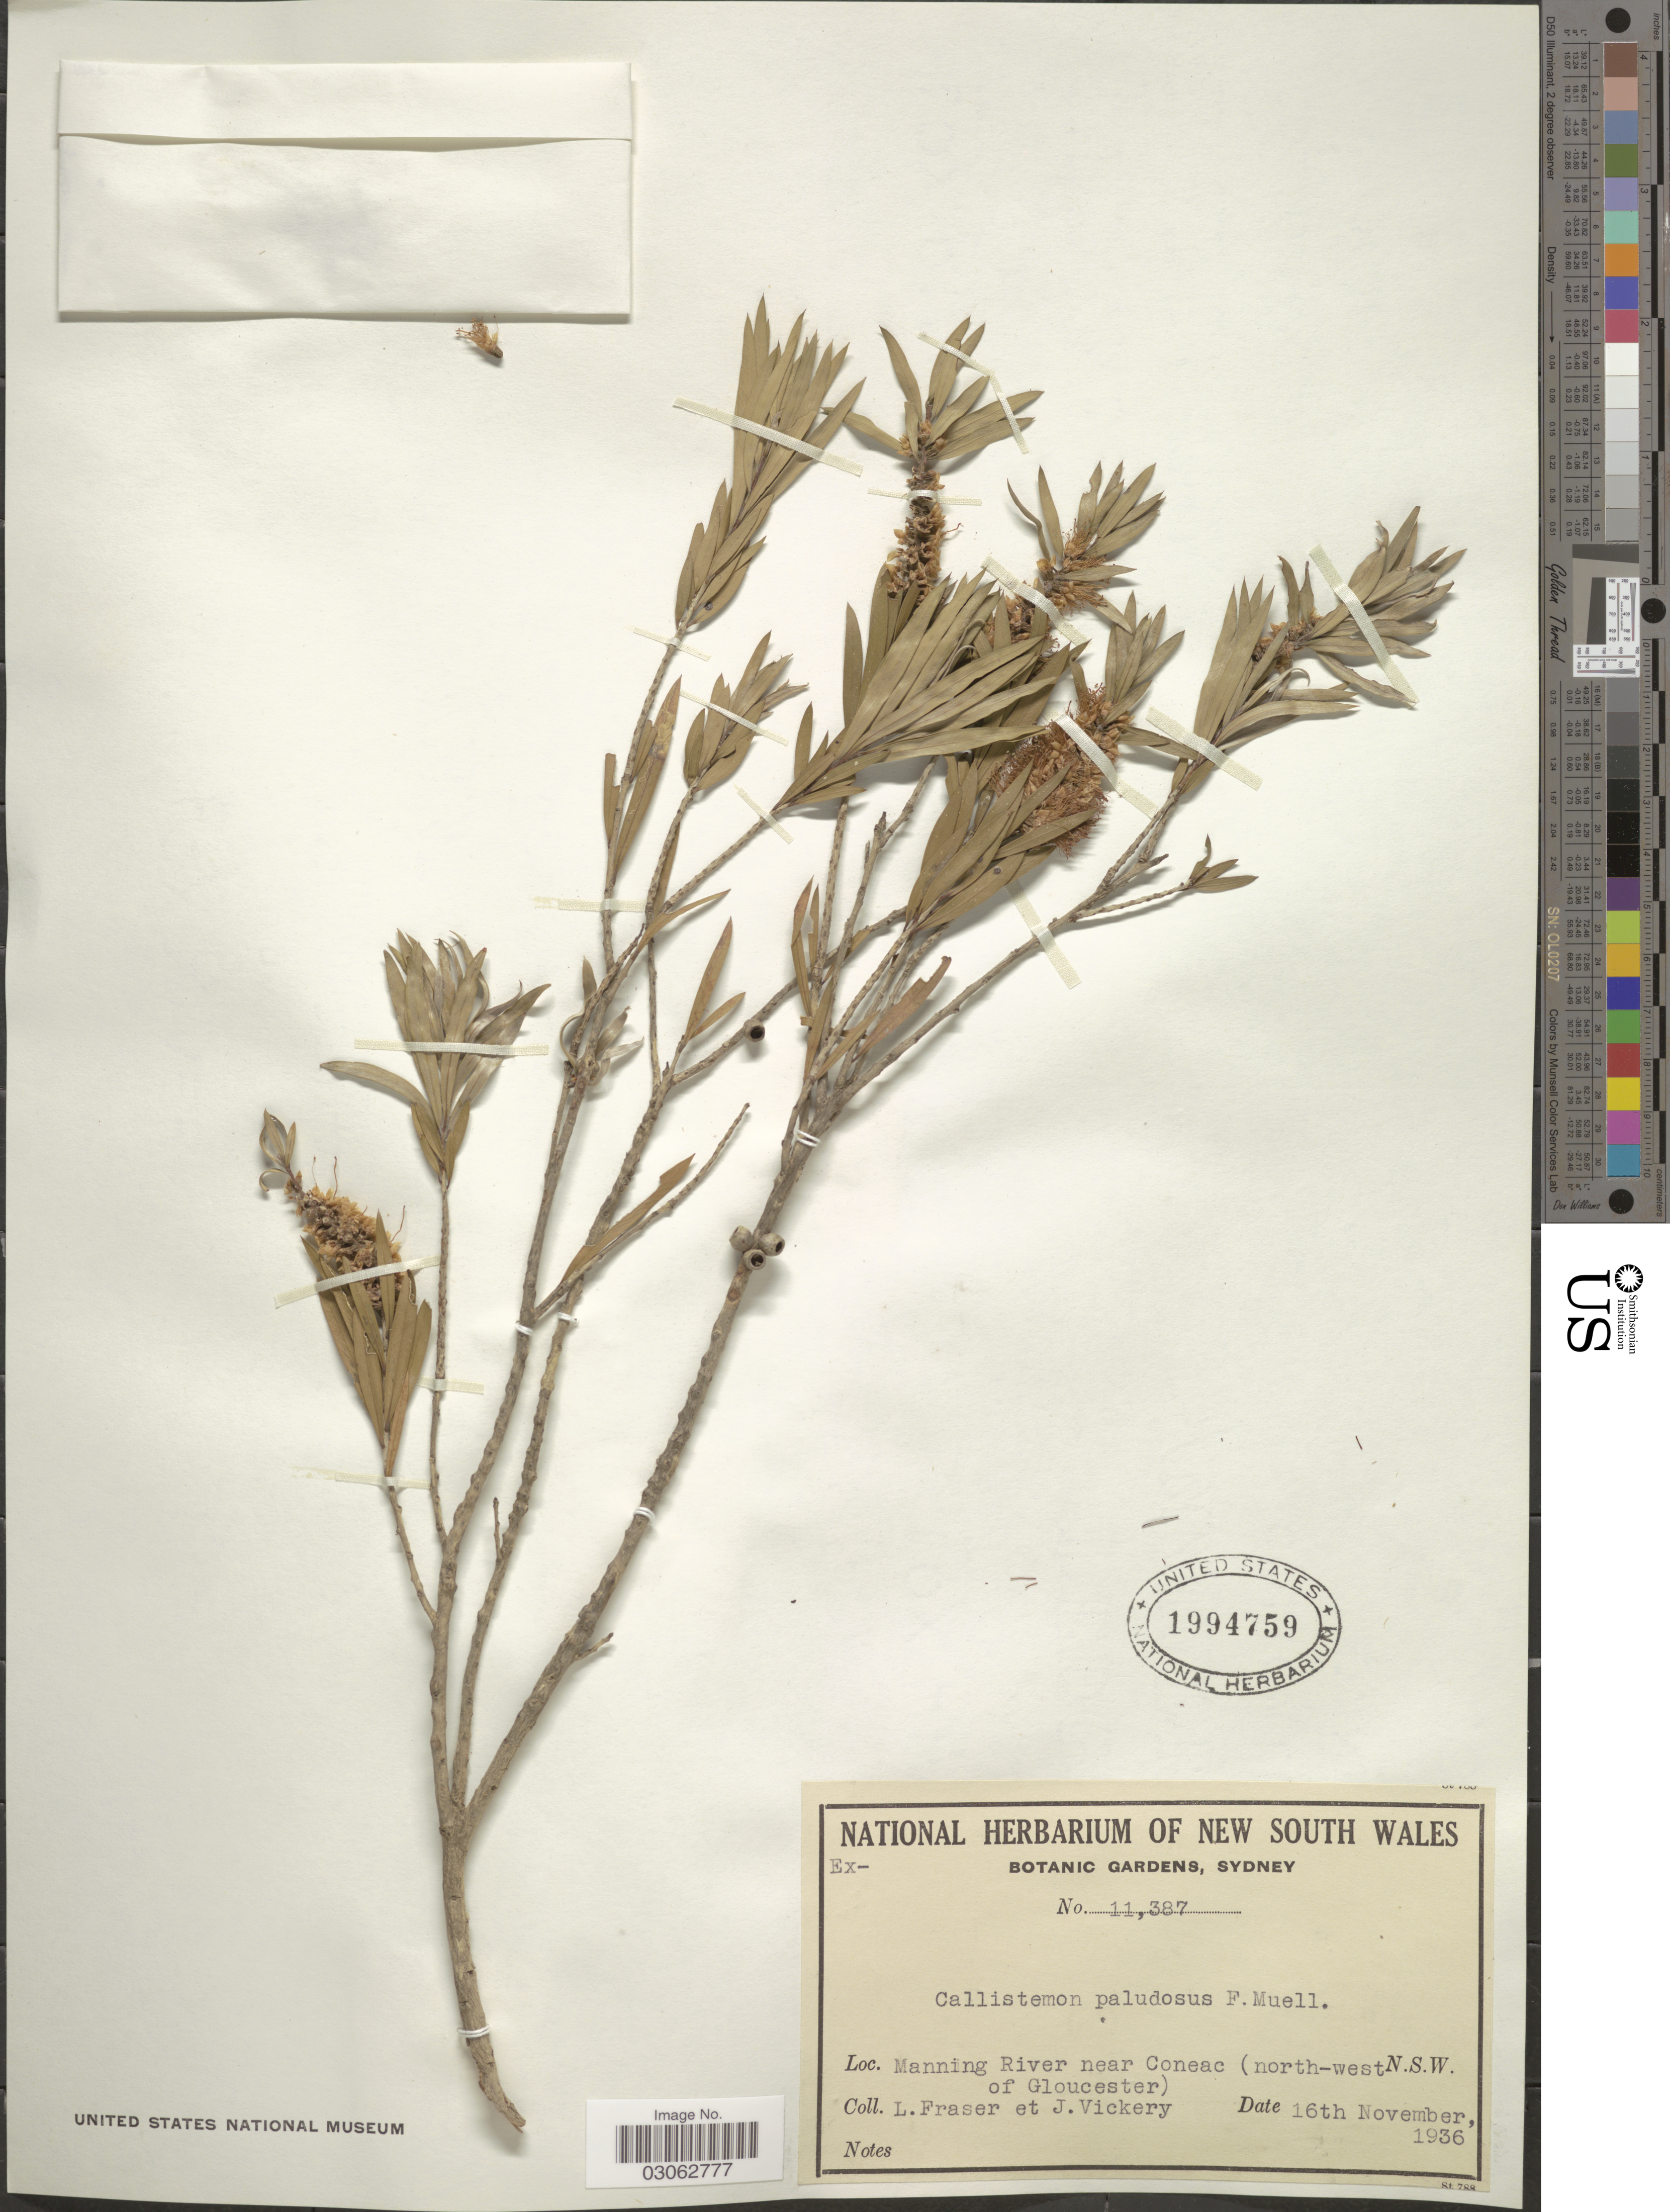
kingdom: Plantae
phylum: Tracheophyta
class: Magnoliopsida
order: Myrtales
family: Myrtaceae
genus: Callistemon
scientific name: Callistemon paludosus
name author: F. Muell.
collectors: L. Fraser & J. Vickery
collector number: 11387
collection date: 1936-11-16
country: Australia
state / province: New South Wales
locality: Manning River near Coneac. (north-west of Gloucester). N.S.W.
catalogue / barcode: US 1994759